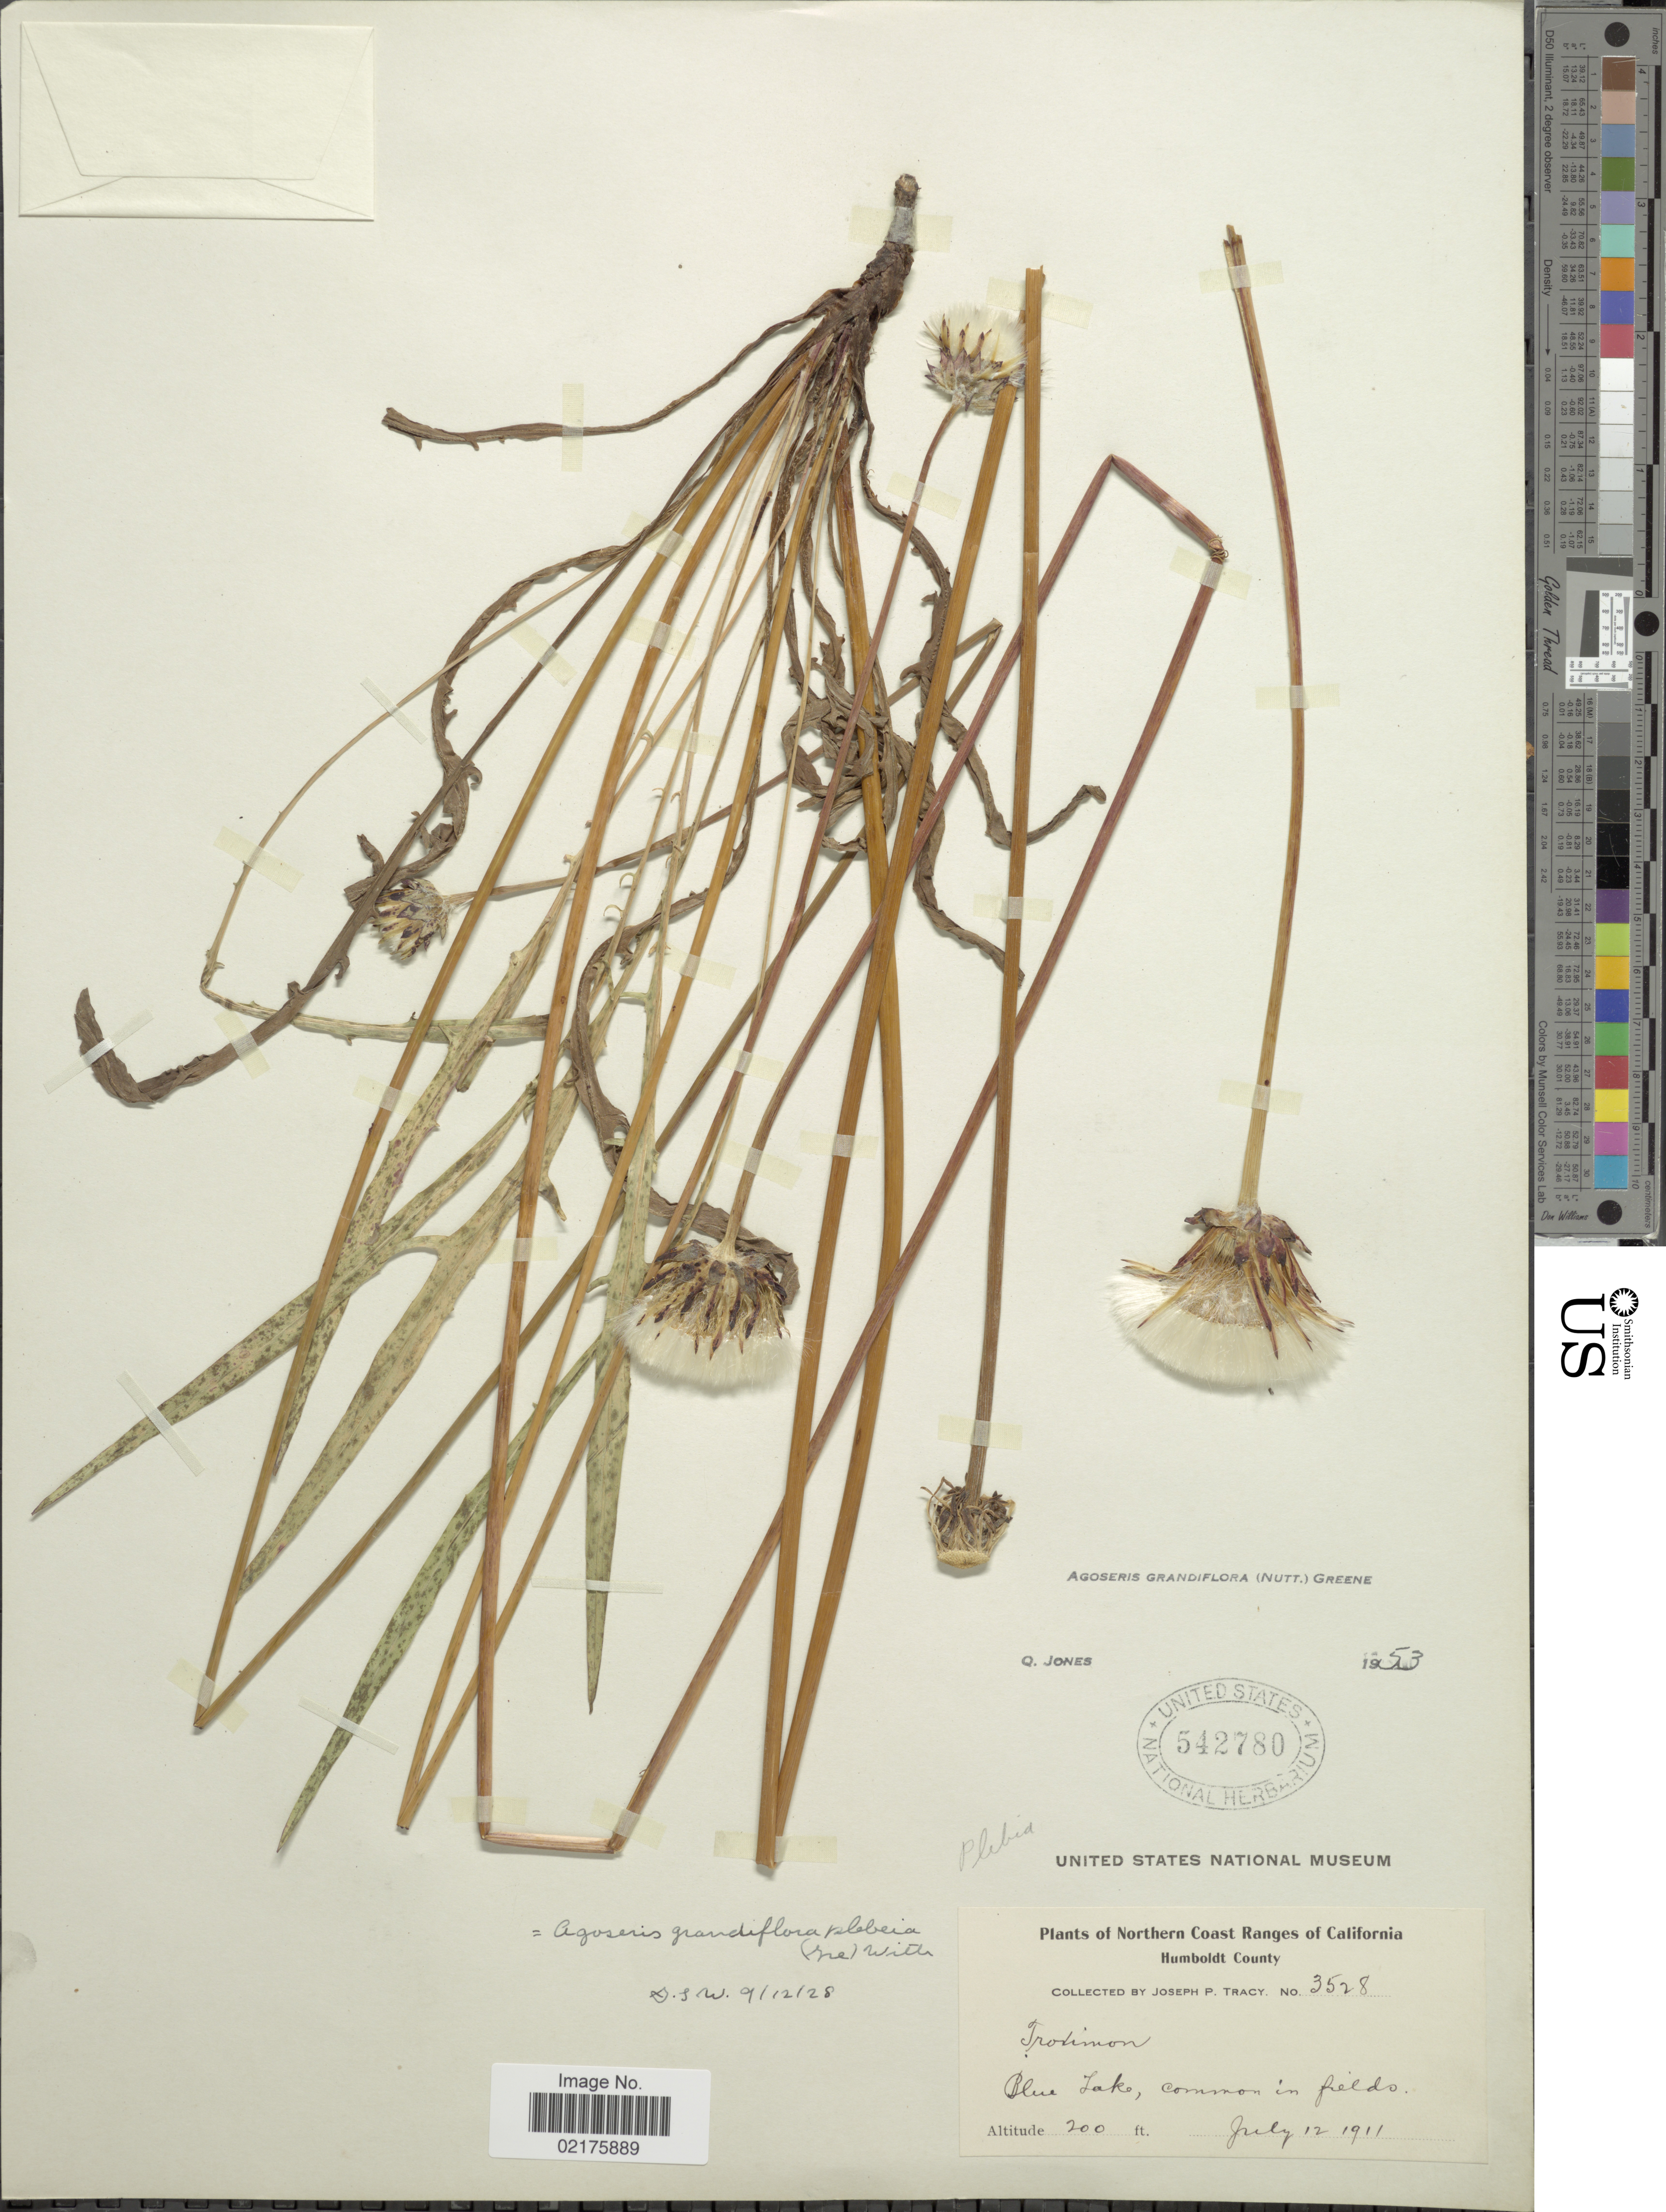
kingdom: Plantae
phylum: Tracheophyta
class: Magnoliopsida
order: Asterales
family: Asteraceae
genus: Agoseris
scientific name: Agoseris grandiflora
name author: (Nutt.) Greene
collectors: J. Tracy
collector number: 3528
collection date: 1911-07-12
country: United States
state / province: California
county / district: Humboldt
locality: Northern Coast Ranges of California, Humboldt County, Blue Lake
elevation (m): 61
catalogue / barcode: US 542780